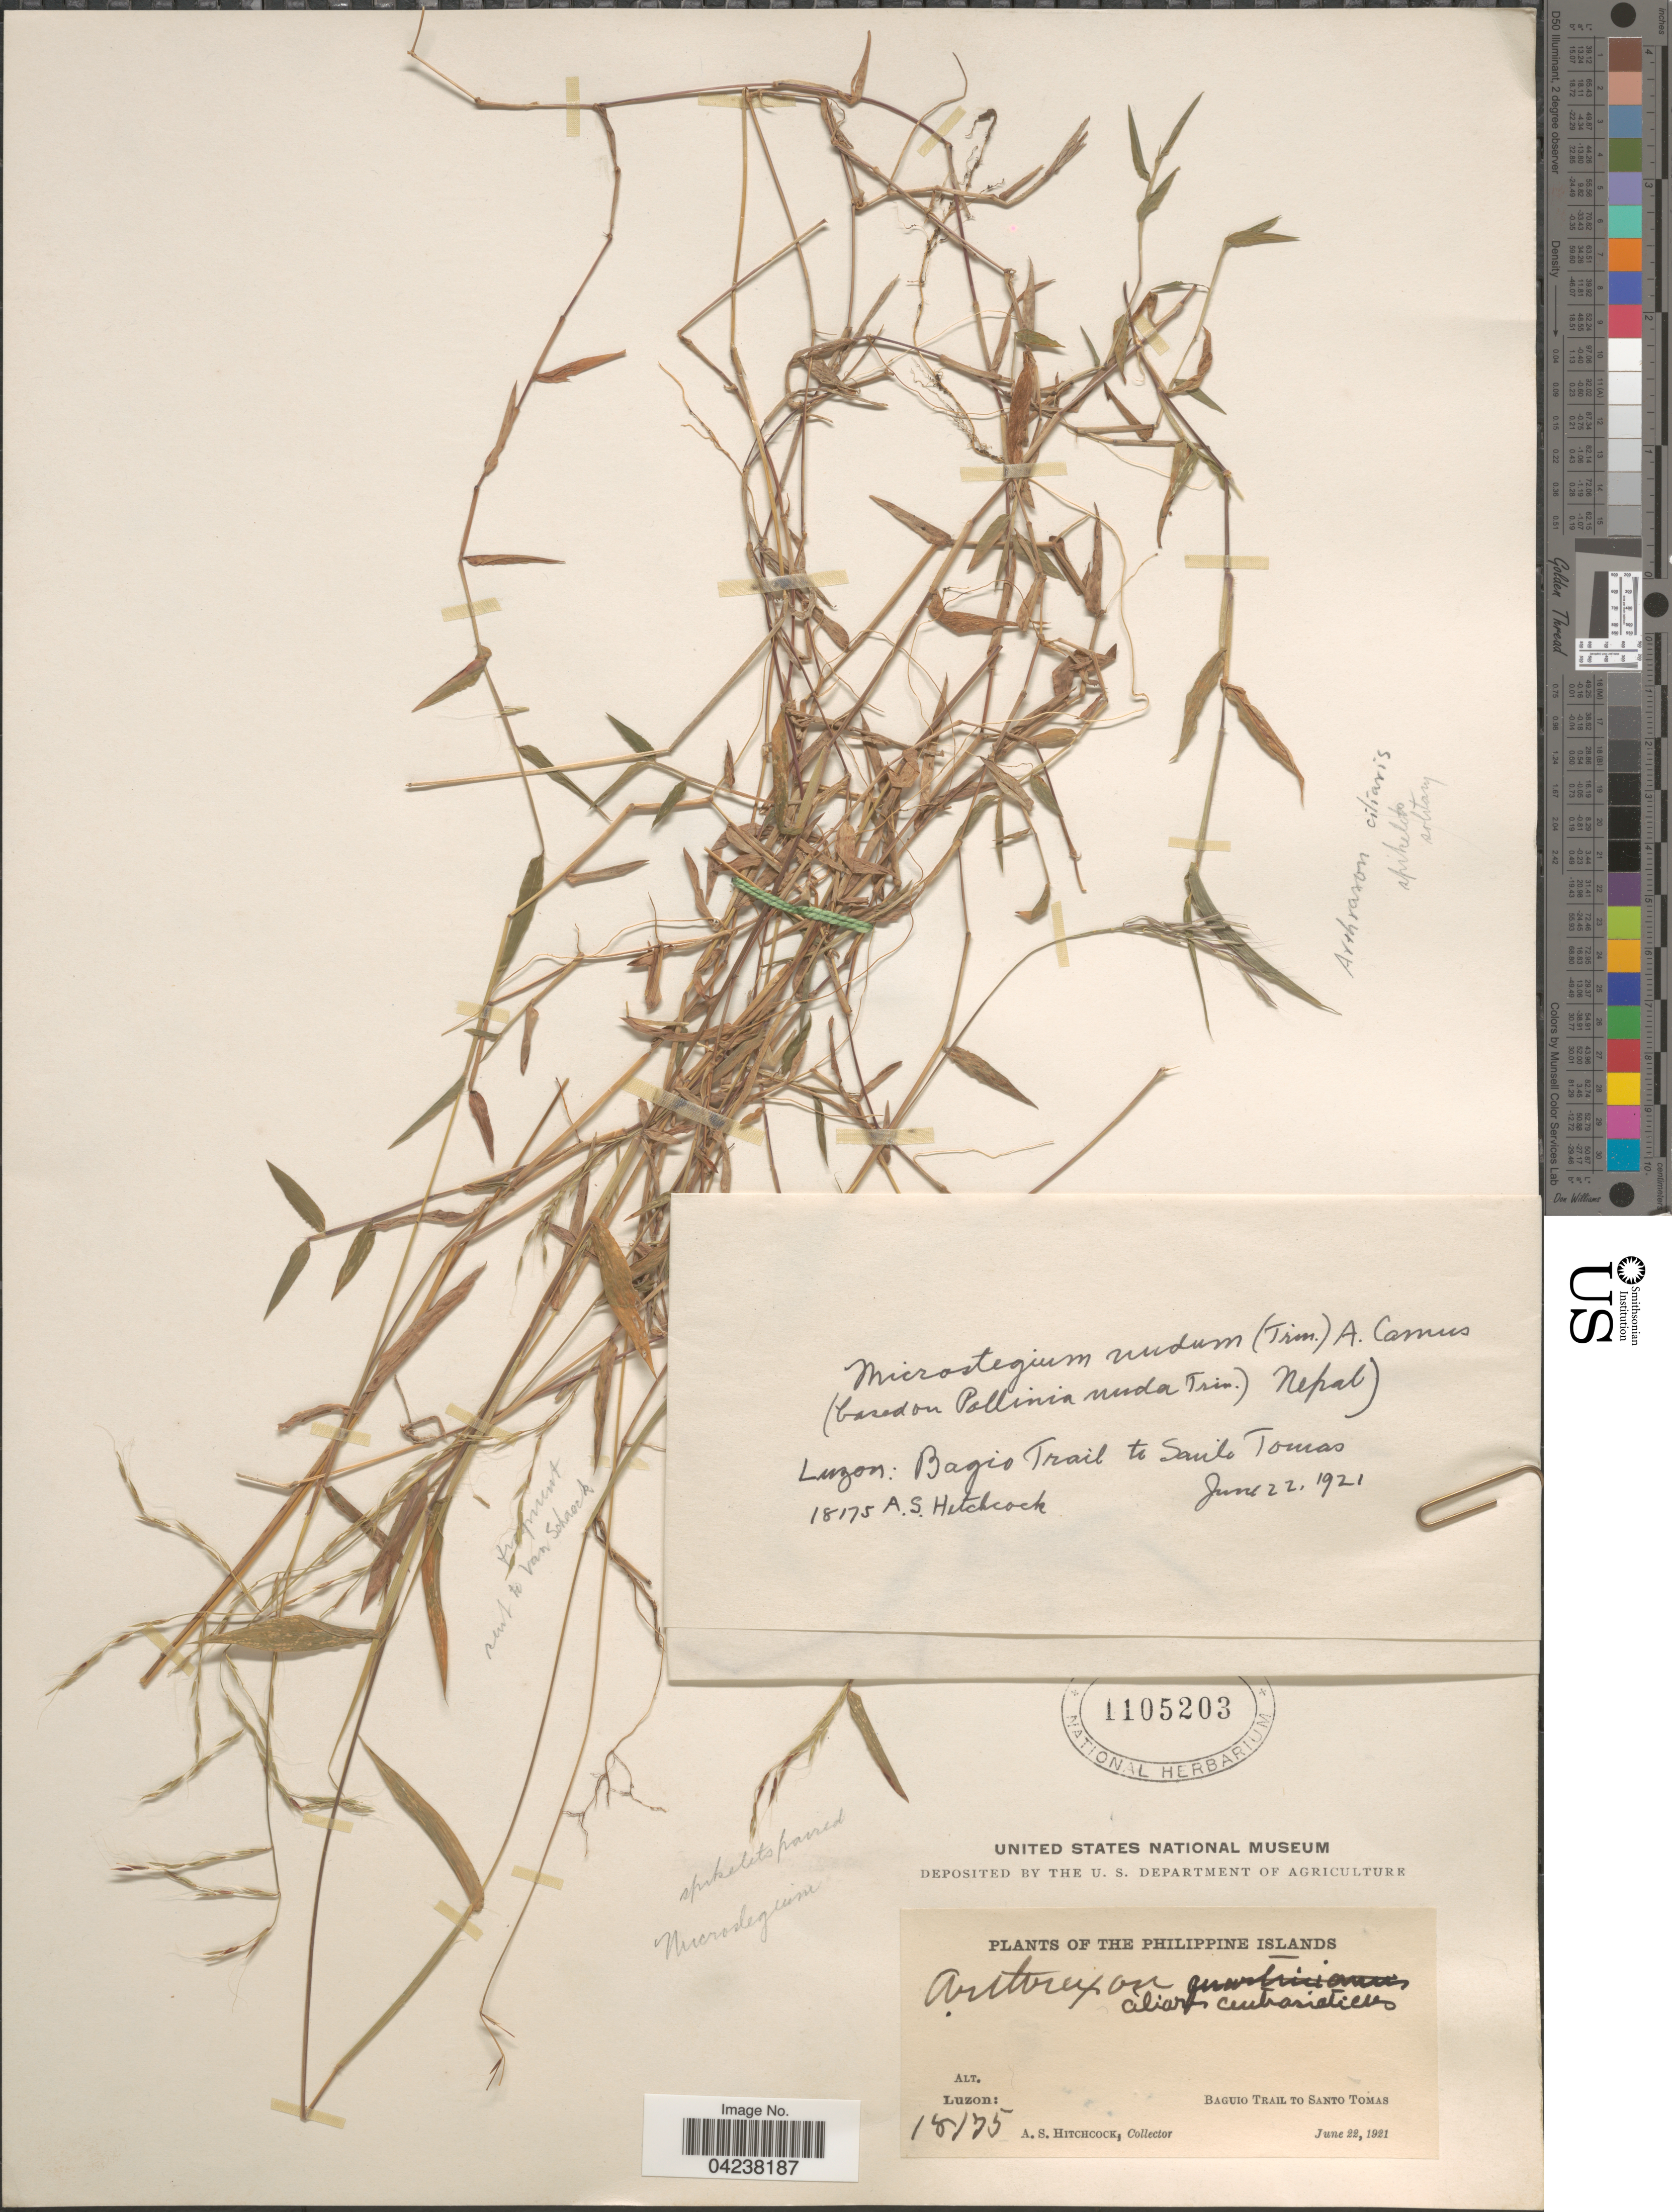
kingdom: Plantae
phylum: Tracheophyta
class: Liliopsida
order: Poales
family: Poaceae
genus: Microstegium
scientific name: Microstegium nudum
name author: (Trin.) A. Camus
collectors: A. S. Hitchcock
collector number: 18175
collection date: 1921-06-22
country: Philippines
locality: Luzon. Baguio Trail to Santo Tomas.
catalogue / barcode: US 1105203